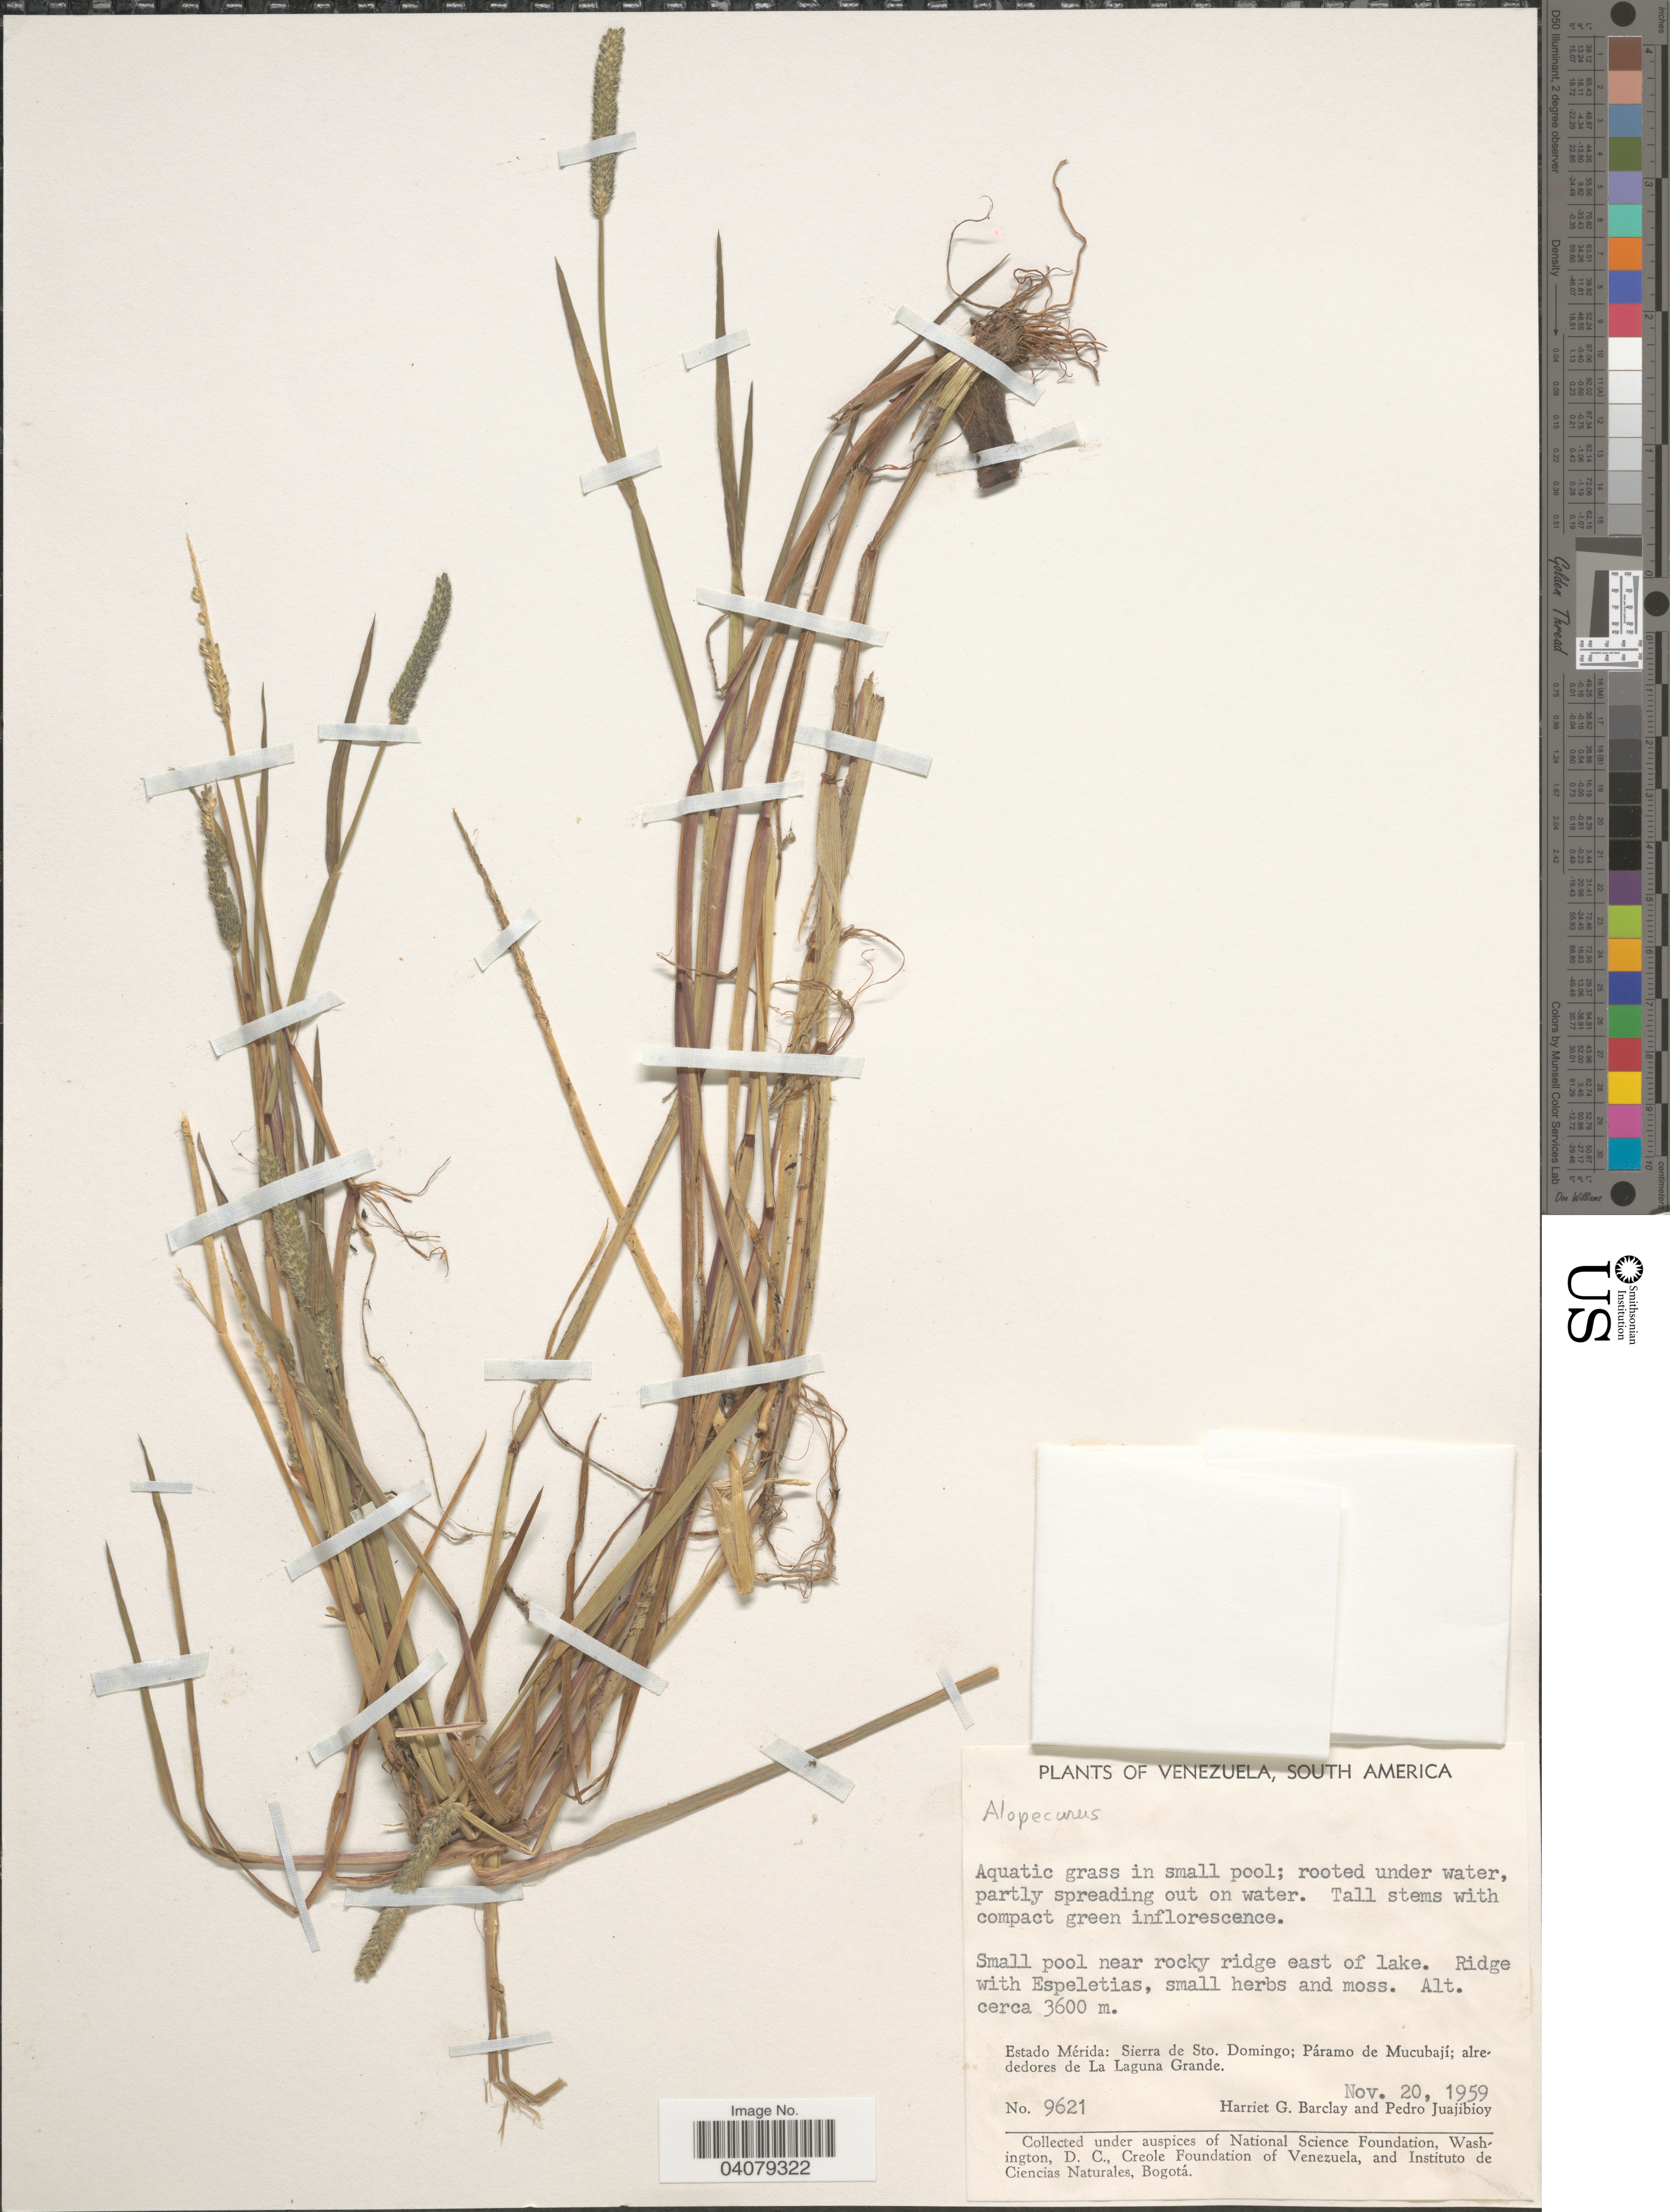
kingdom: Plantae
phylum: Tracheophyta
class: Liliopsida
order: Poales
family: Poaceae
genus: Alopecurus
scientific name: Alopecurus sp.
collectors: H. G. Barclay & P. Juajibioy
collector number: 9621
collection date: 1959-11-20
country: Venezuela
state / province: Merida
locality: Small pool near rocky ridge east of lake. Sierra de Sto. Domingo; Páramo de Mucubají; alrededores de La Laguna Grande.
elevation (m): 3600